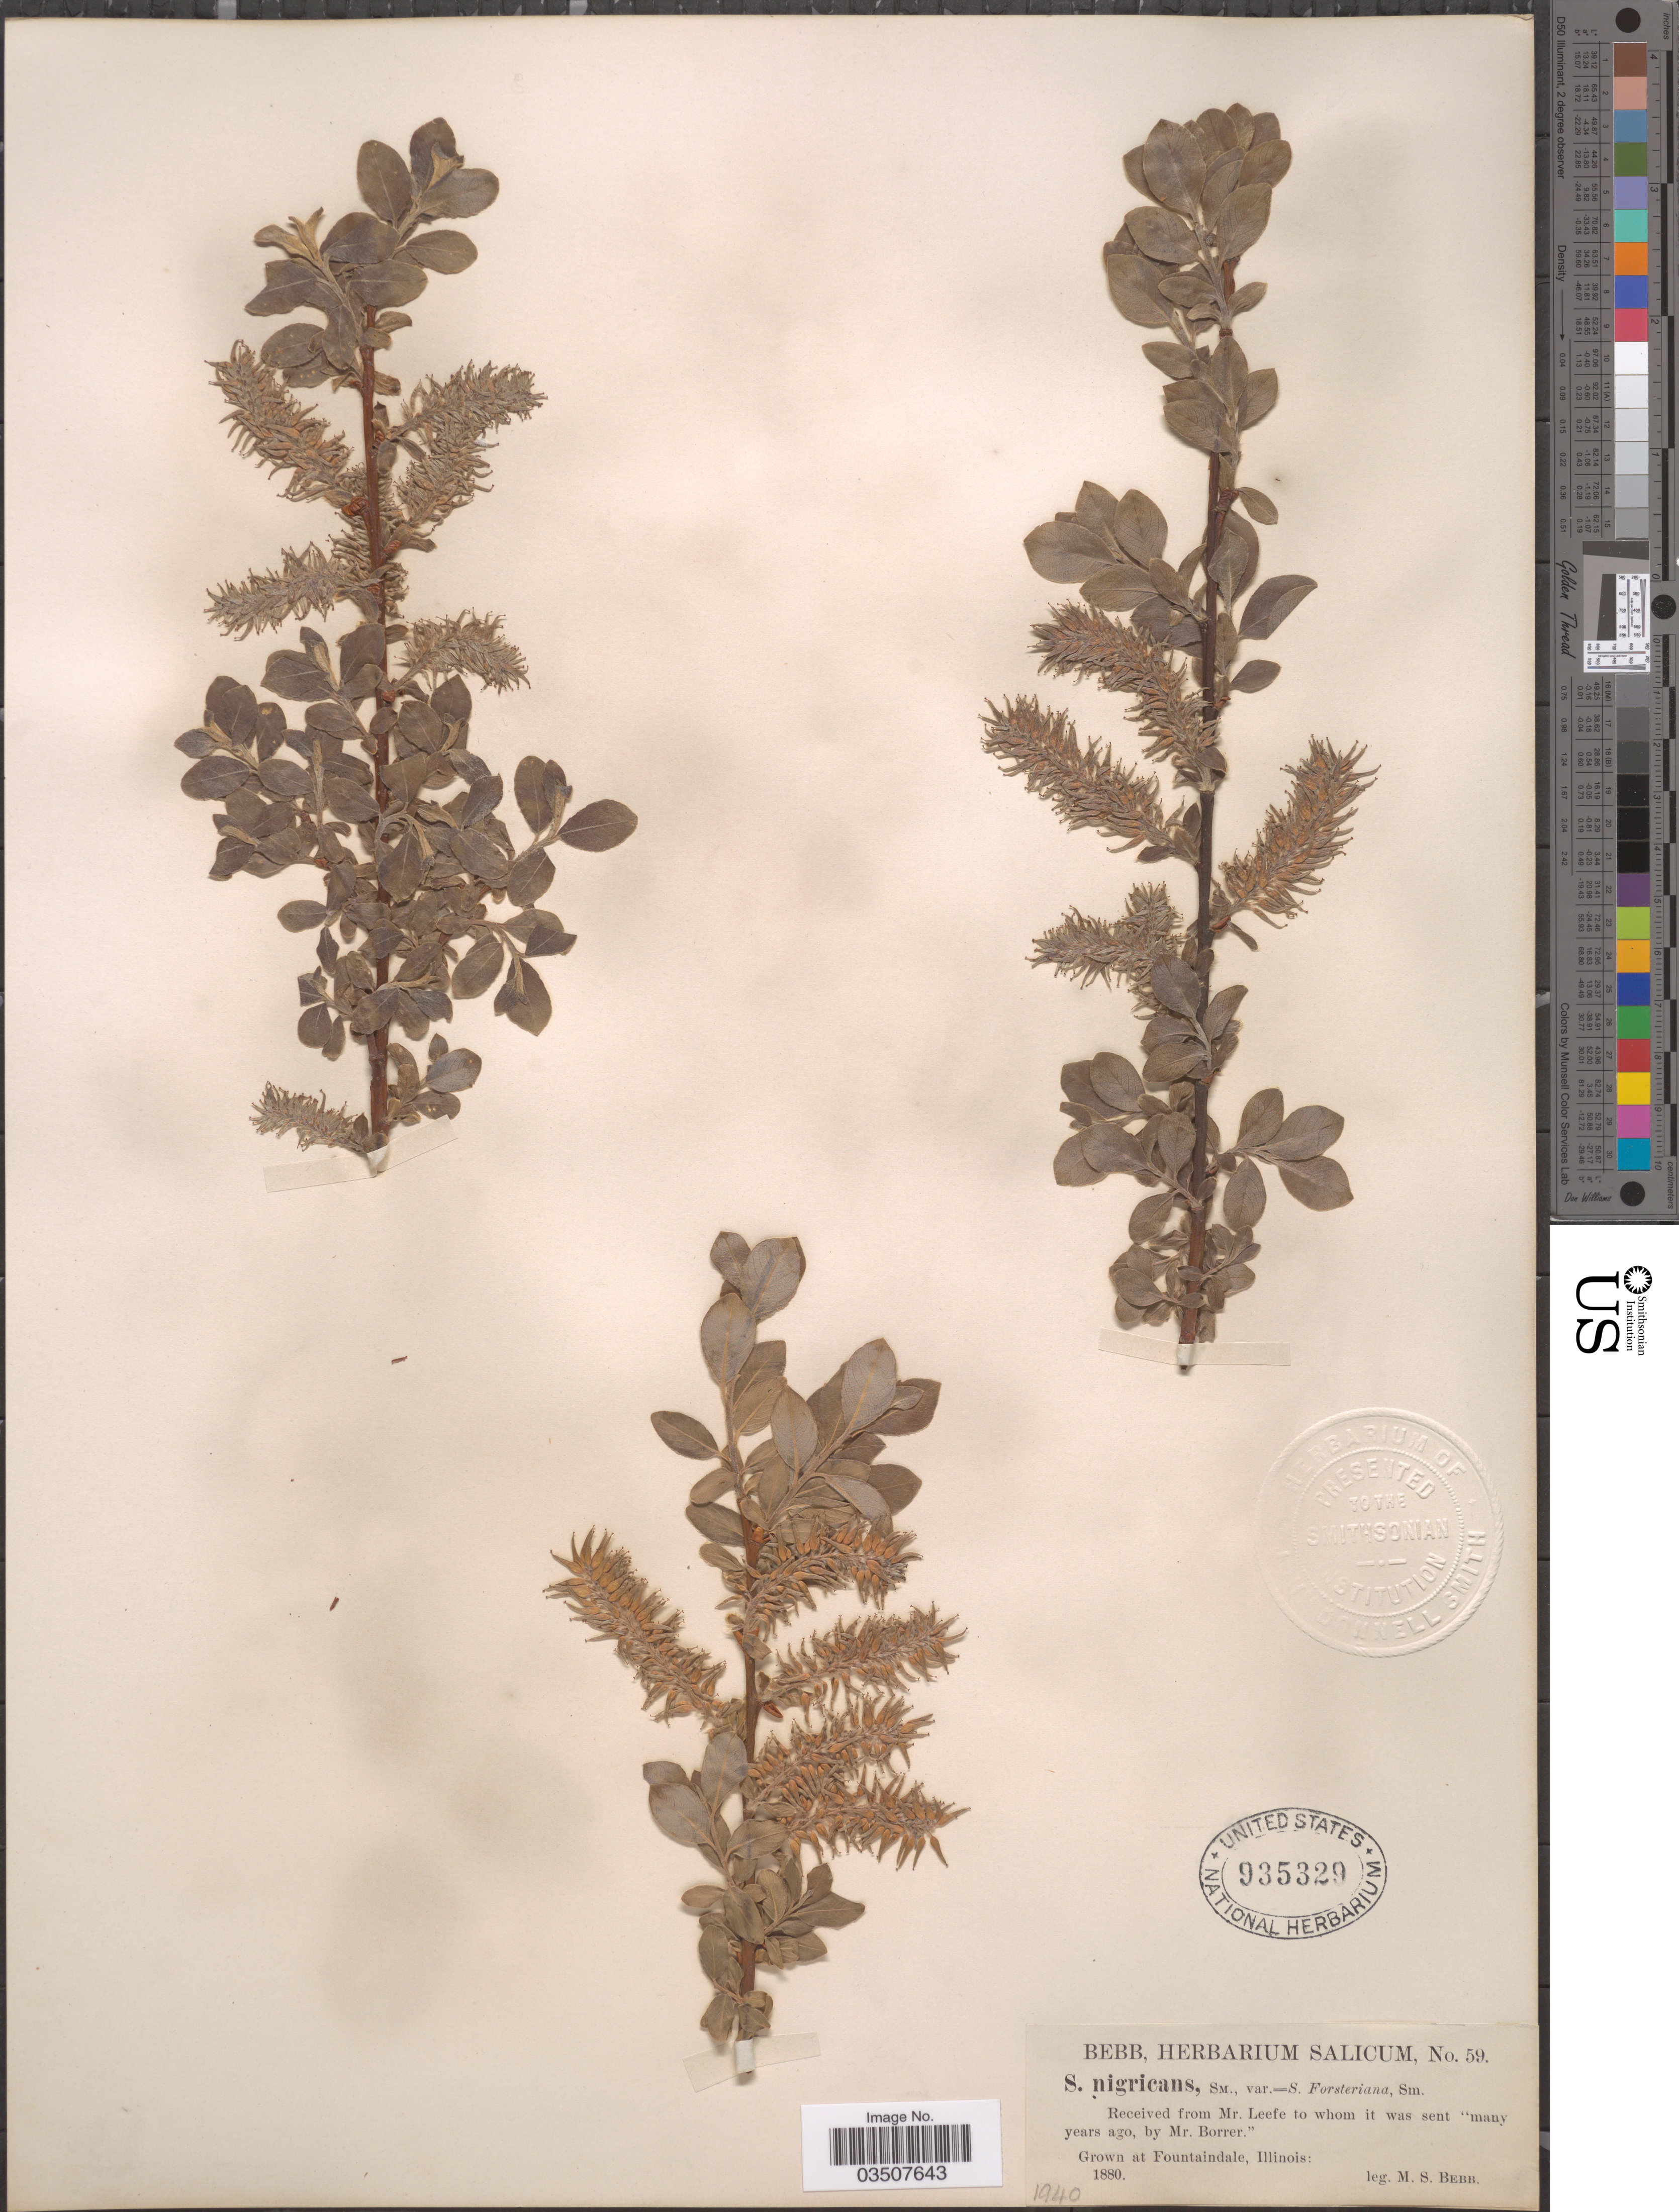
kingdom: Plantae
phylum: Tracheophyta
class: Magnoliopsida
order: Malpighiales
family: Salicaceae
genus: Salix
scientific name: Salix nigricans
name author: Sm.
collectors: M. Bebb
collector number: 59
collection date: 1880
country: United States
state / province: Illinois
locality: Grown at Fountaindale.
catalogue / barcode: US 935329